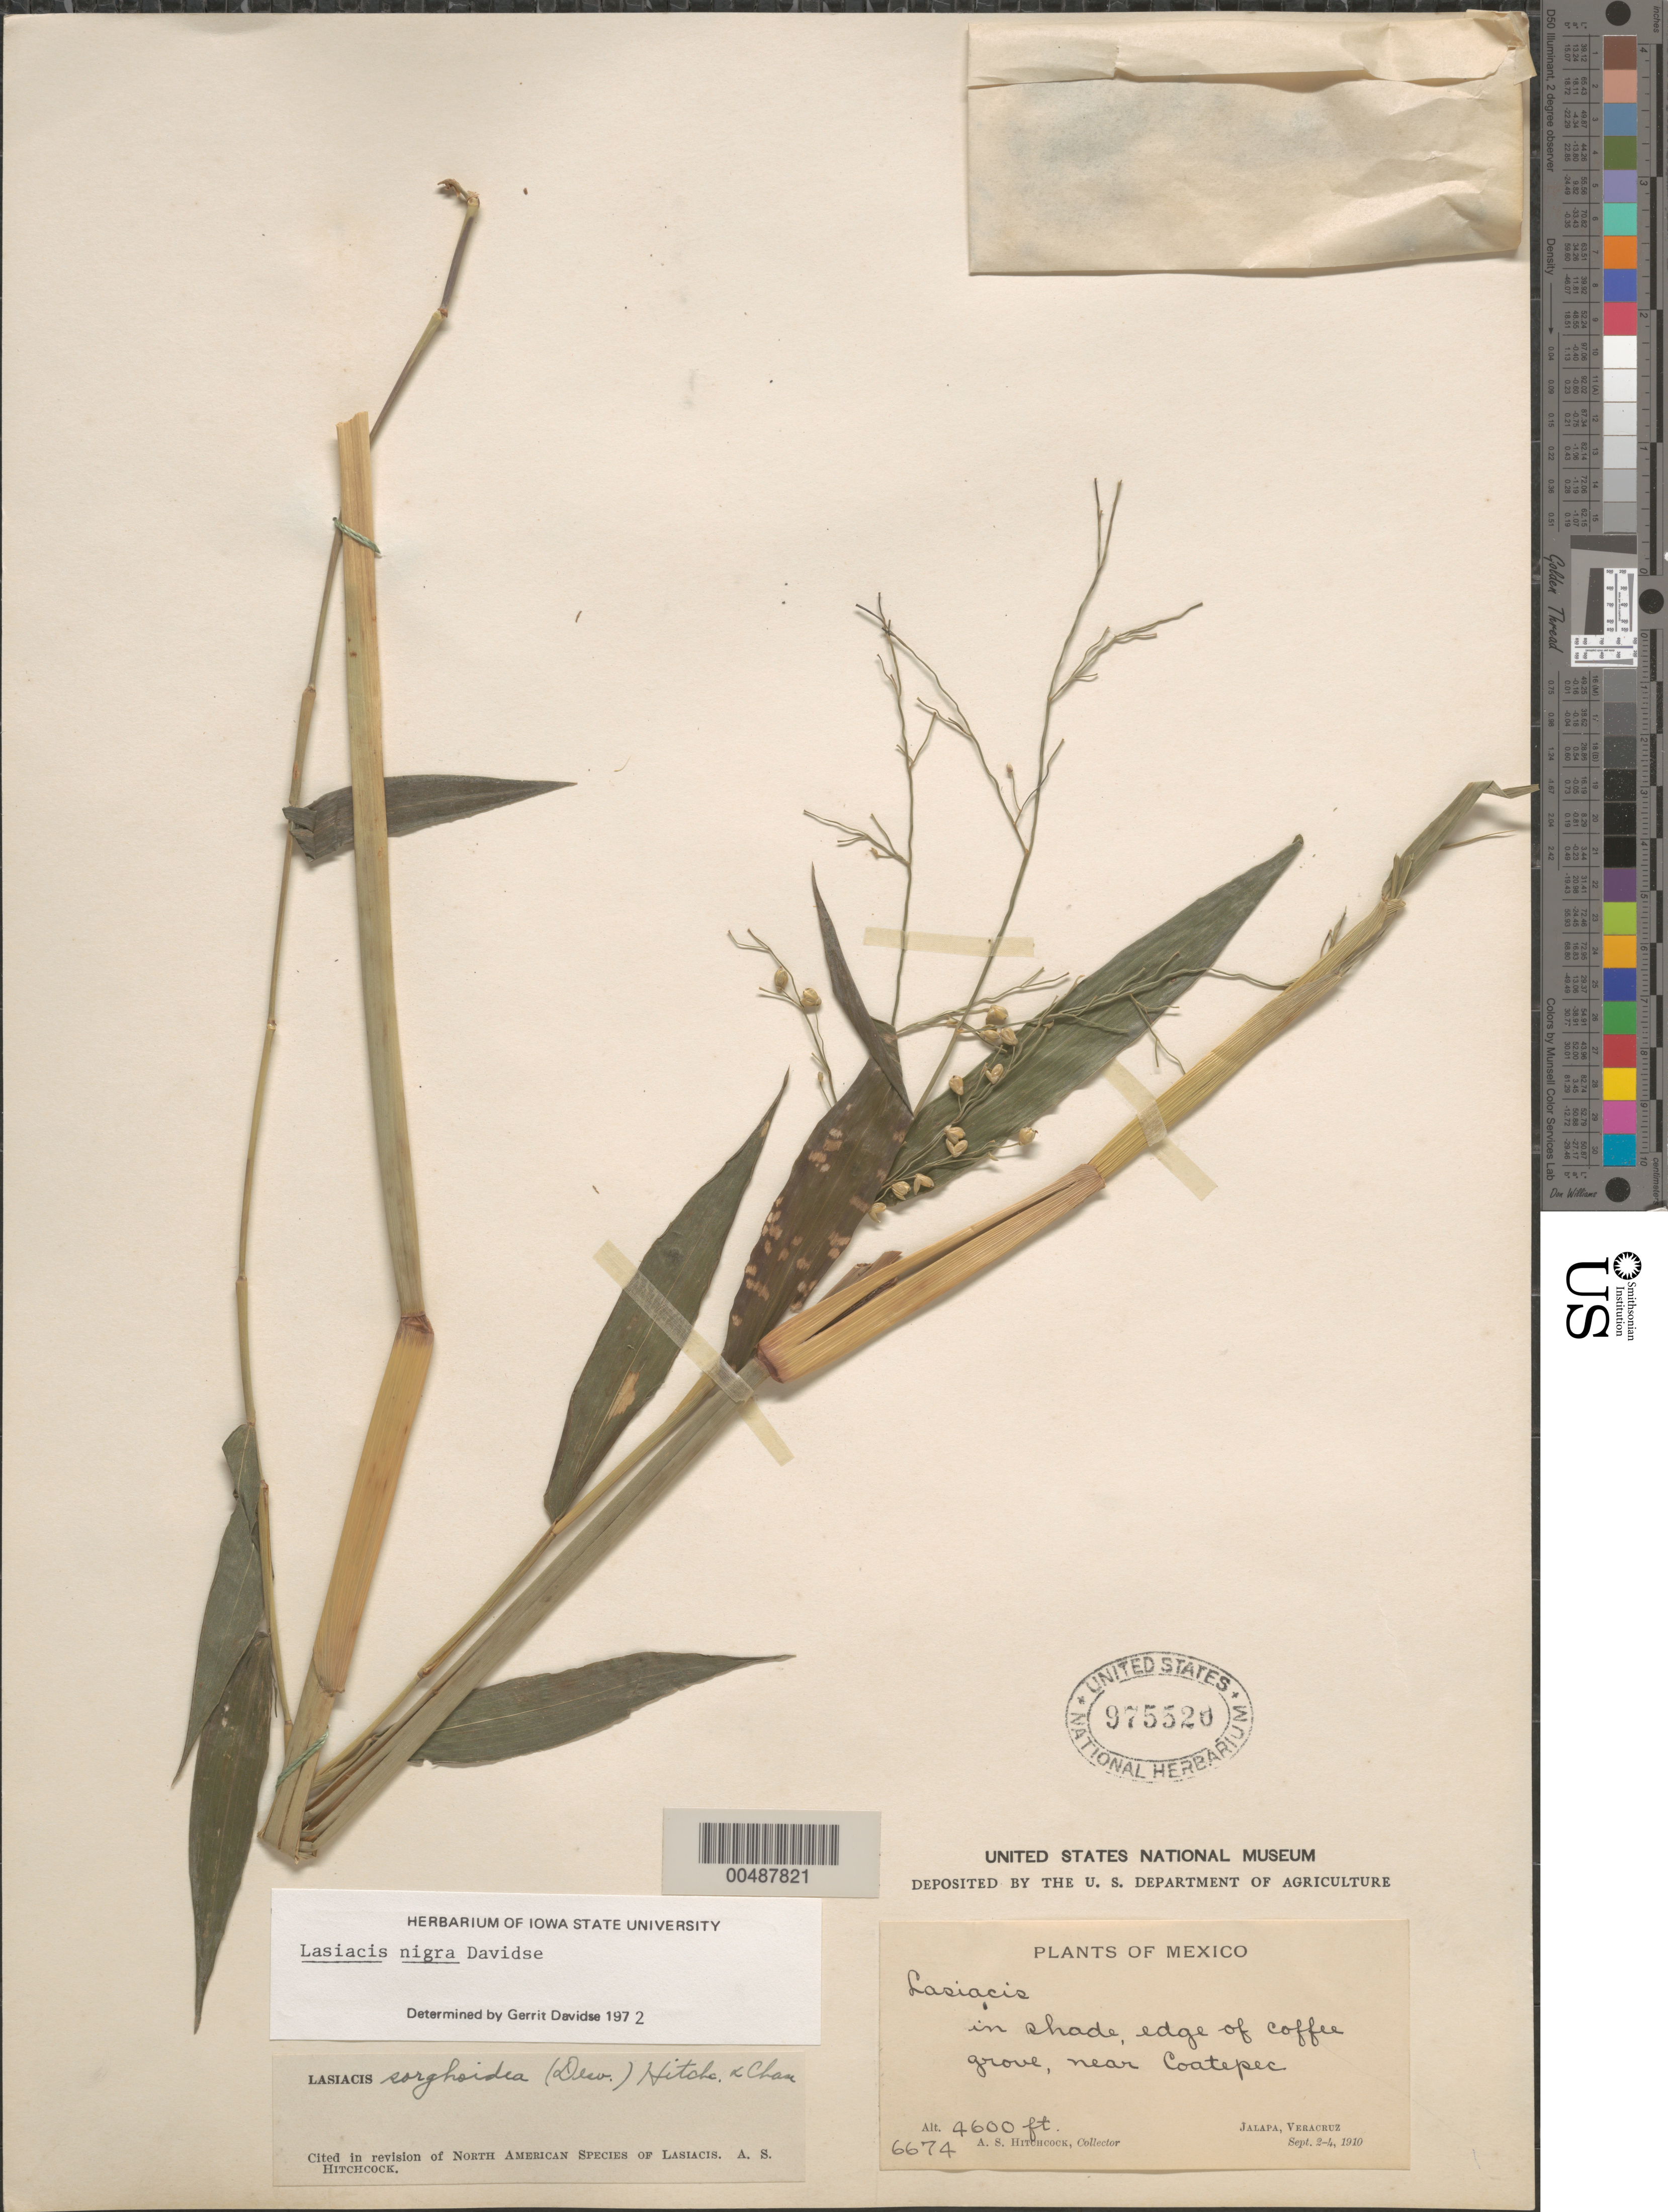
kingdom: Plantae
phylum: Tracheophyta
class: Liliopsida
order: Poales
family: Poaceae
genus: Lasiacis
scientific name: Lasiacis maxonii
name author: Swallen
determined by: Davidse, Gerrit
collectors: A. S. Hitchcock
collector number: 6674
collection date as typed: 2 Sep 1910 to 4 Sep 1910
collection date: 1910-09-02/1910-09-04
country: Mexico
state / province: Veracruz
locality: Near Coatepec, Jalapa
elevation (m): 1402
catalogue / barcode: US 975520